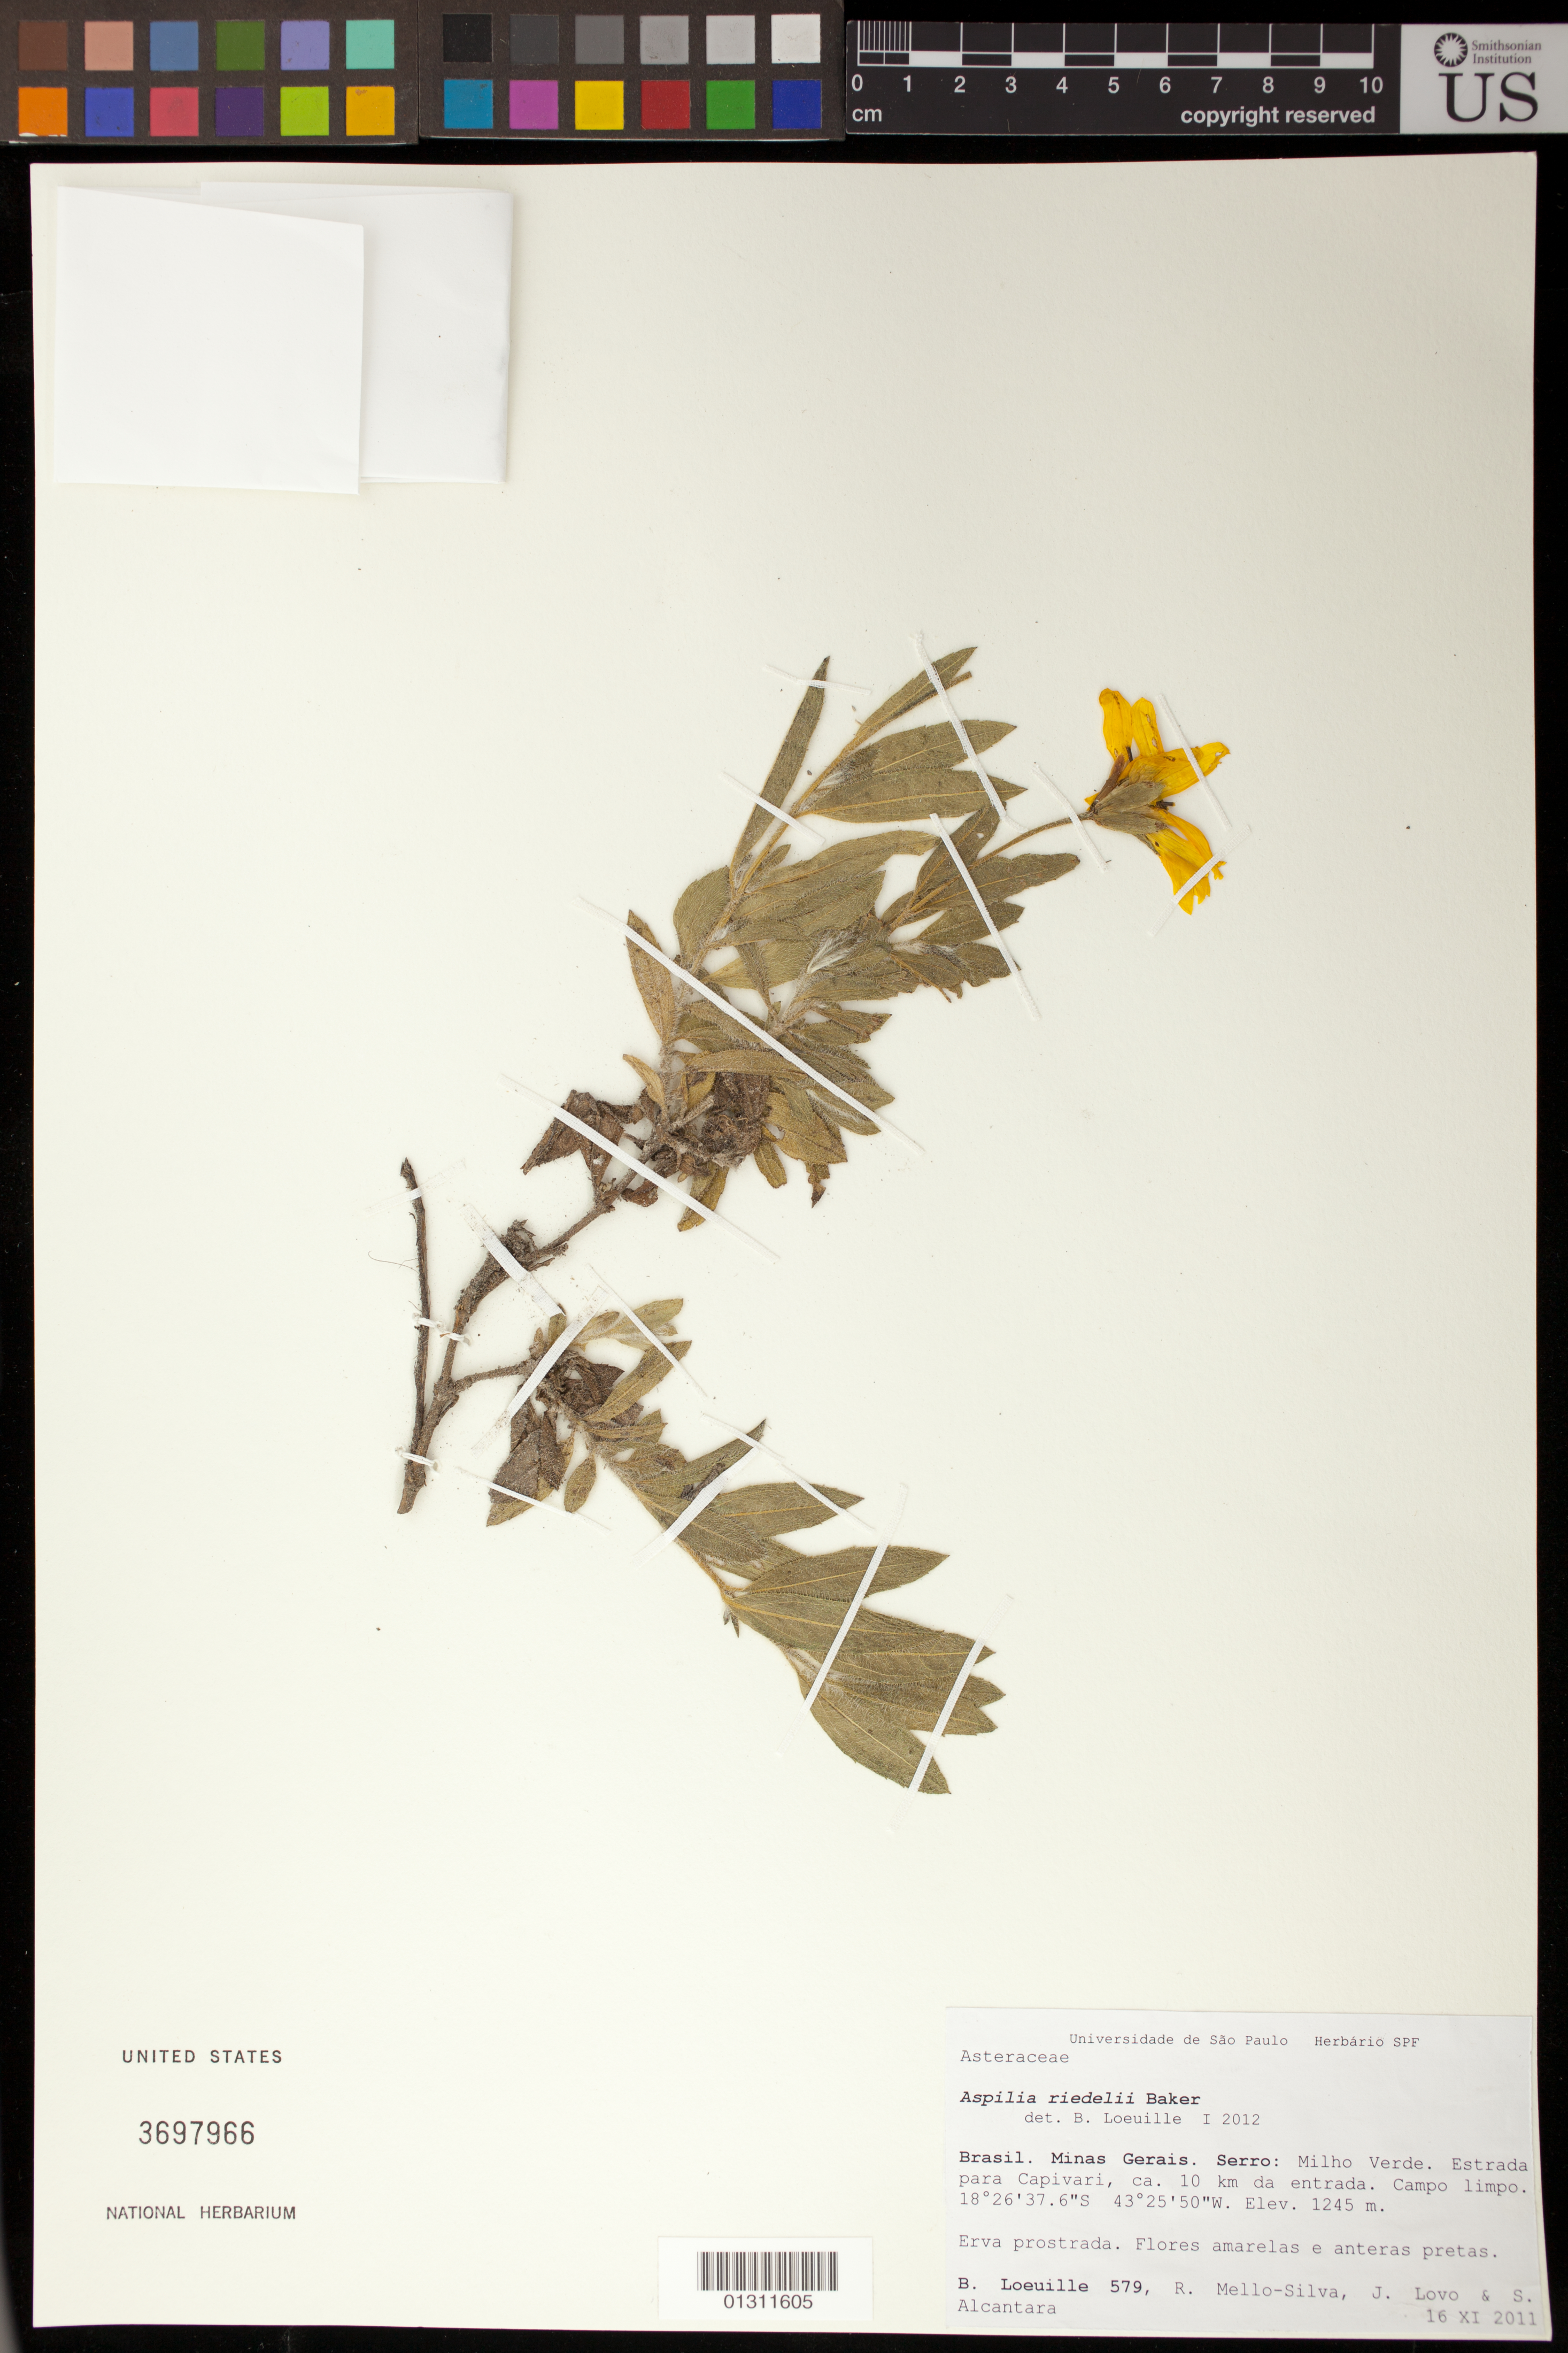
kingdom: Plantae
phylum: Tracheophyta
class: Magnoliopsida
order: Asterales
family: Asteraceae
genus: Aspilia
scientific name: Aspilia riedelii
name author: Baker in Mart.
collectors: B. Loeuille, R. Mello-Silva, J. Lovo & S. Alcantara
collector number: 579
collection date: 2011-11-16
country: Brazil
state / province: Minas Gerais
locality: Serro: Milho Verde. Estrada para Capivari, 10 km da entrada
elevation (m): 1245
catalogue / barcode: US 3697966